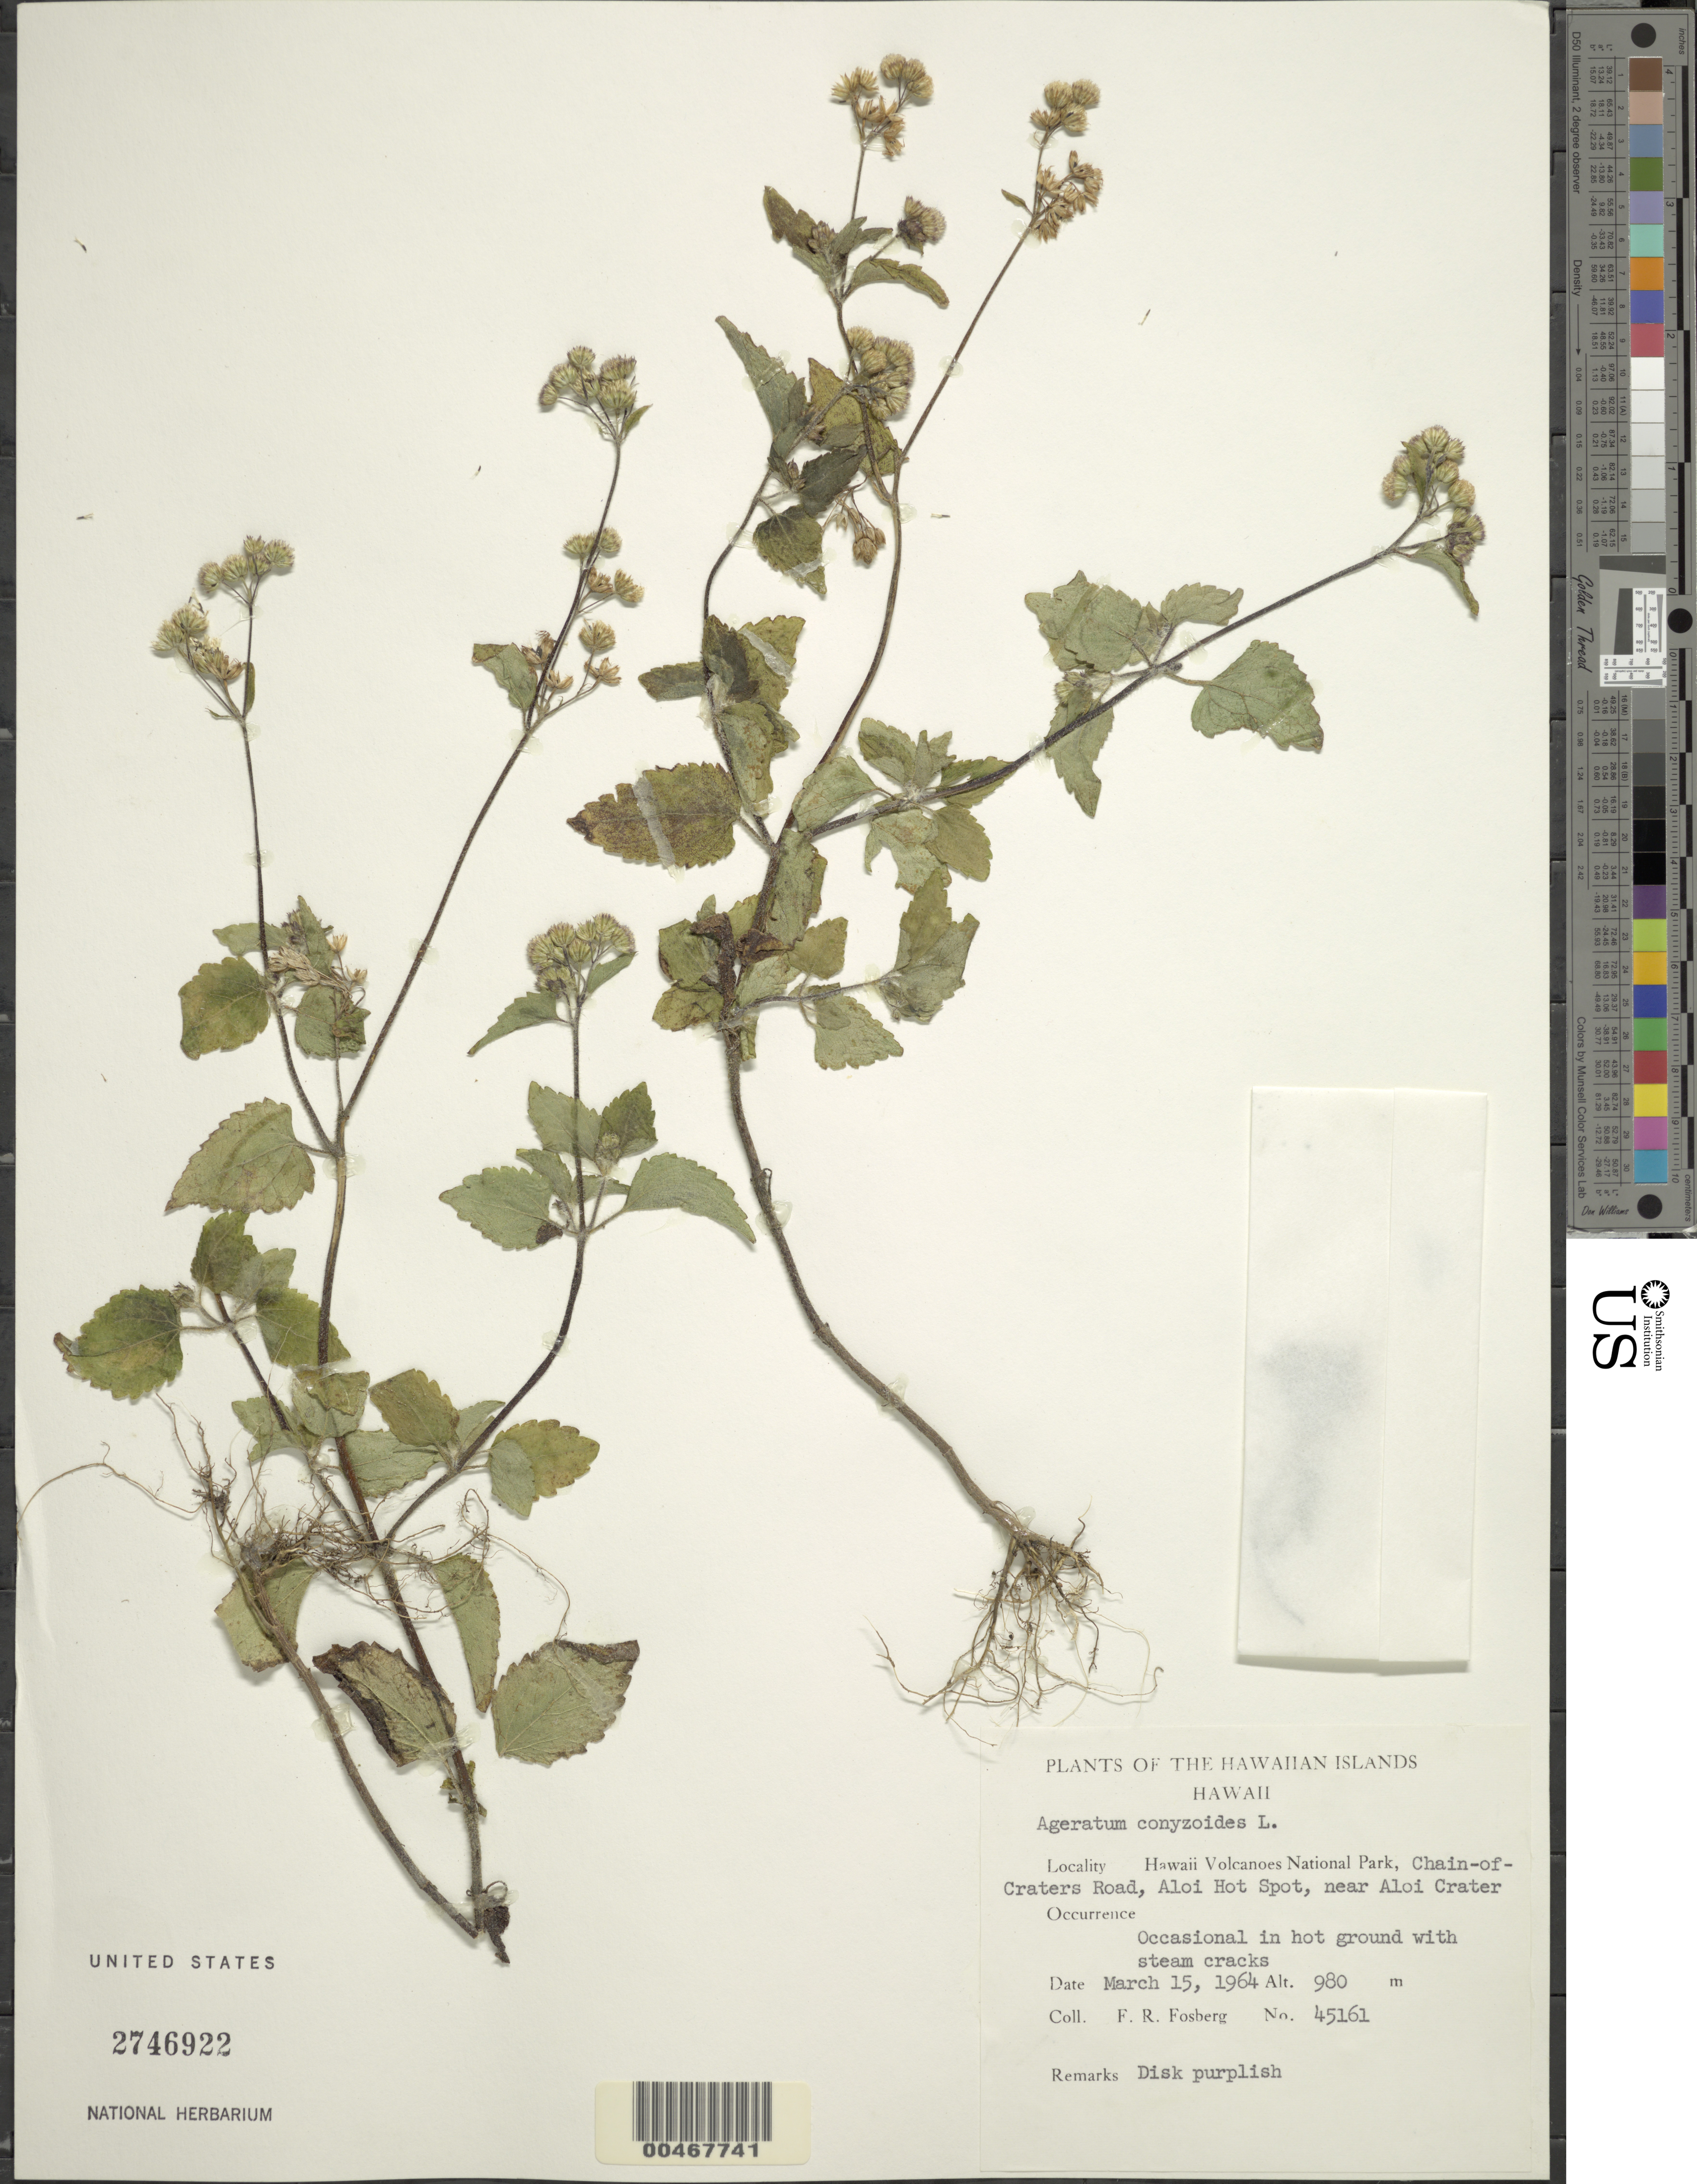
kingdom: Plantae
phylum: Tracheophyta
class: Magnoliopsida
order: Asterales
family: Asteraceae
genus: Ageratum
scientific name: Ageratum conyzoides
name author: L.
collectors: F. R. Fosberg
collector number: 45161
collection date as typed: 15 Mar 1964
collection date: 1964-03-15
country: United States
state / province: Hawaii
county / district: Hawaii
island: Hawaii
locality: Hawaii Volcanoes National Park, Chain-of-Craters Rd., Aloi Hot Spot, near Aloi Crater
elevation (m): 980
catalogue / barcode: US 2746922